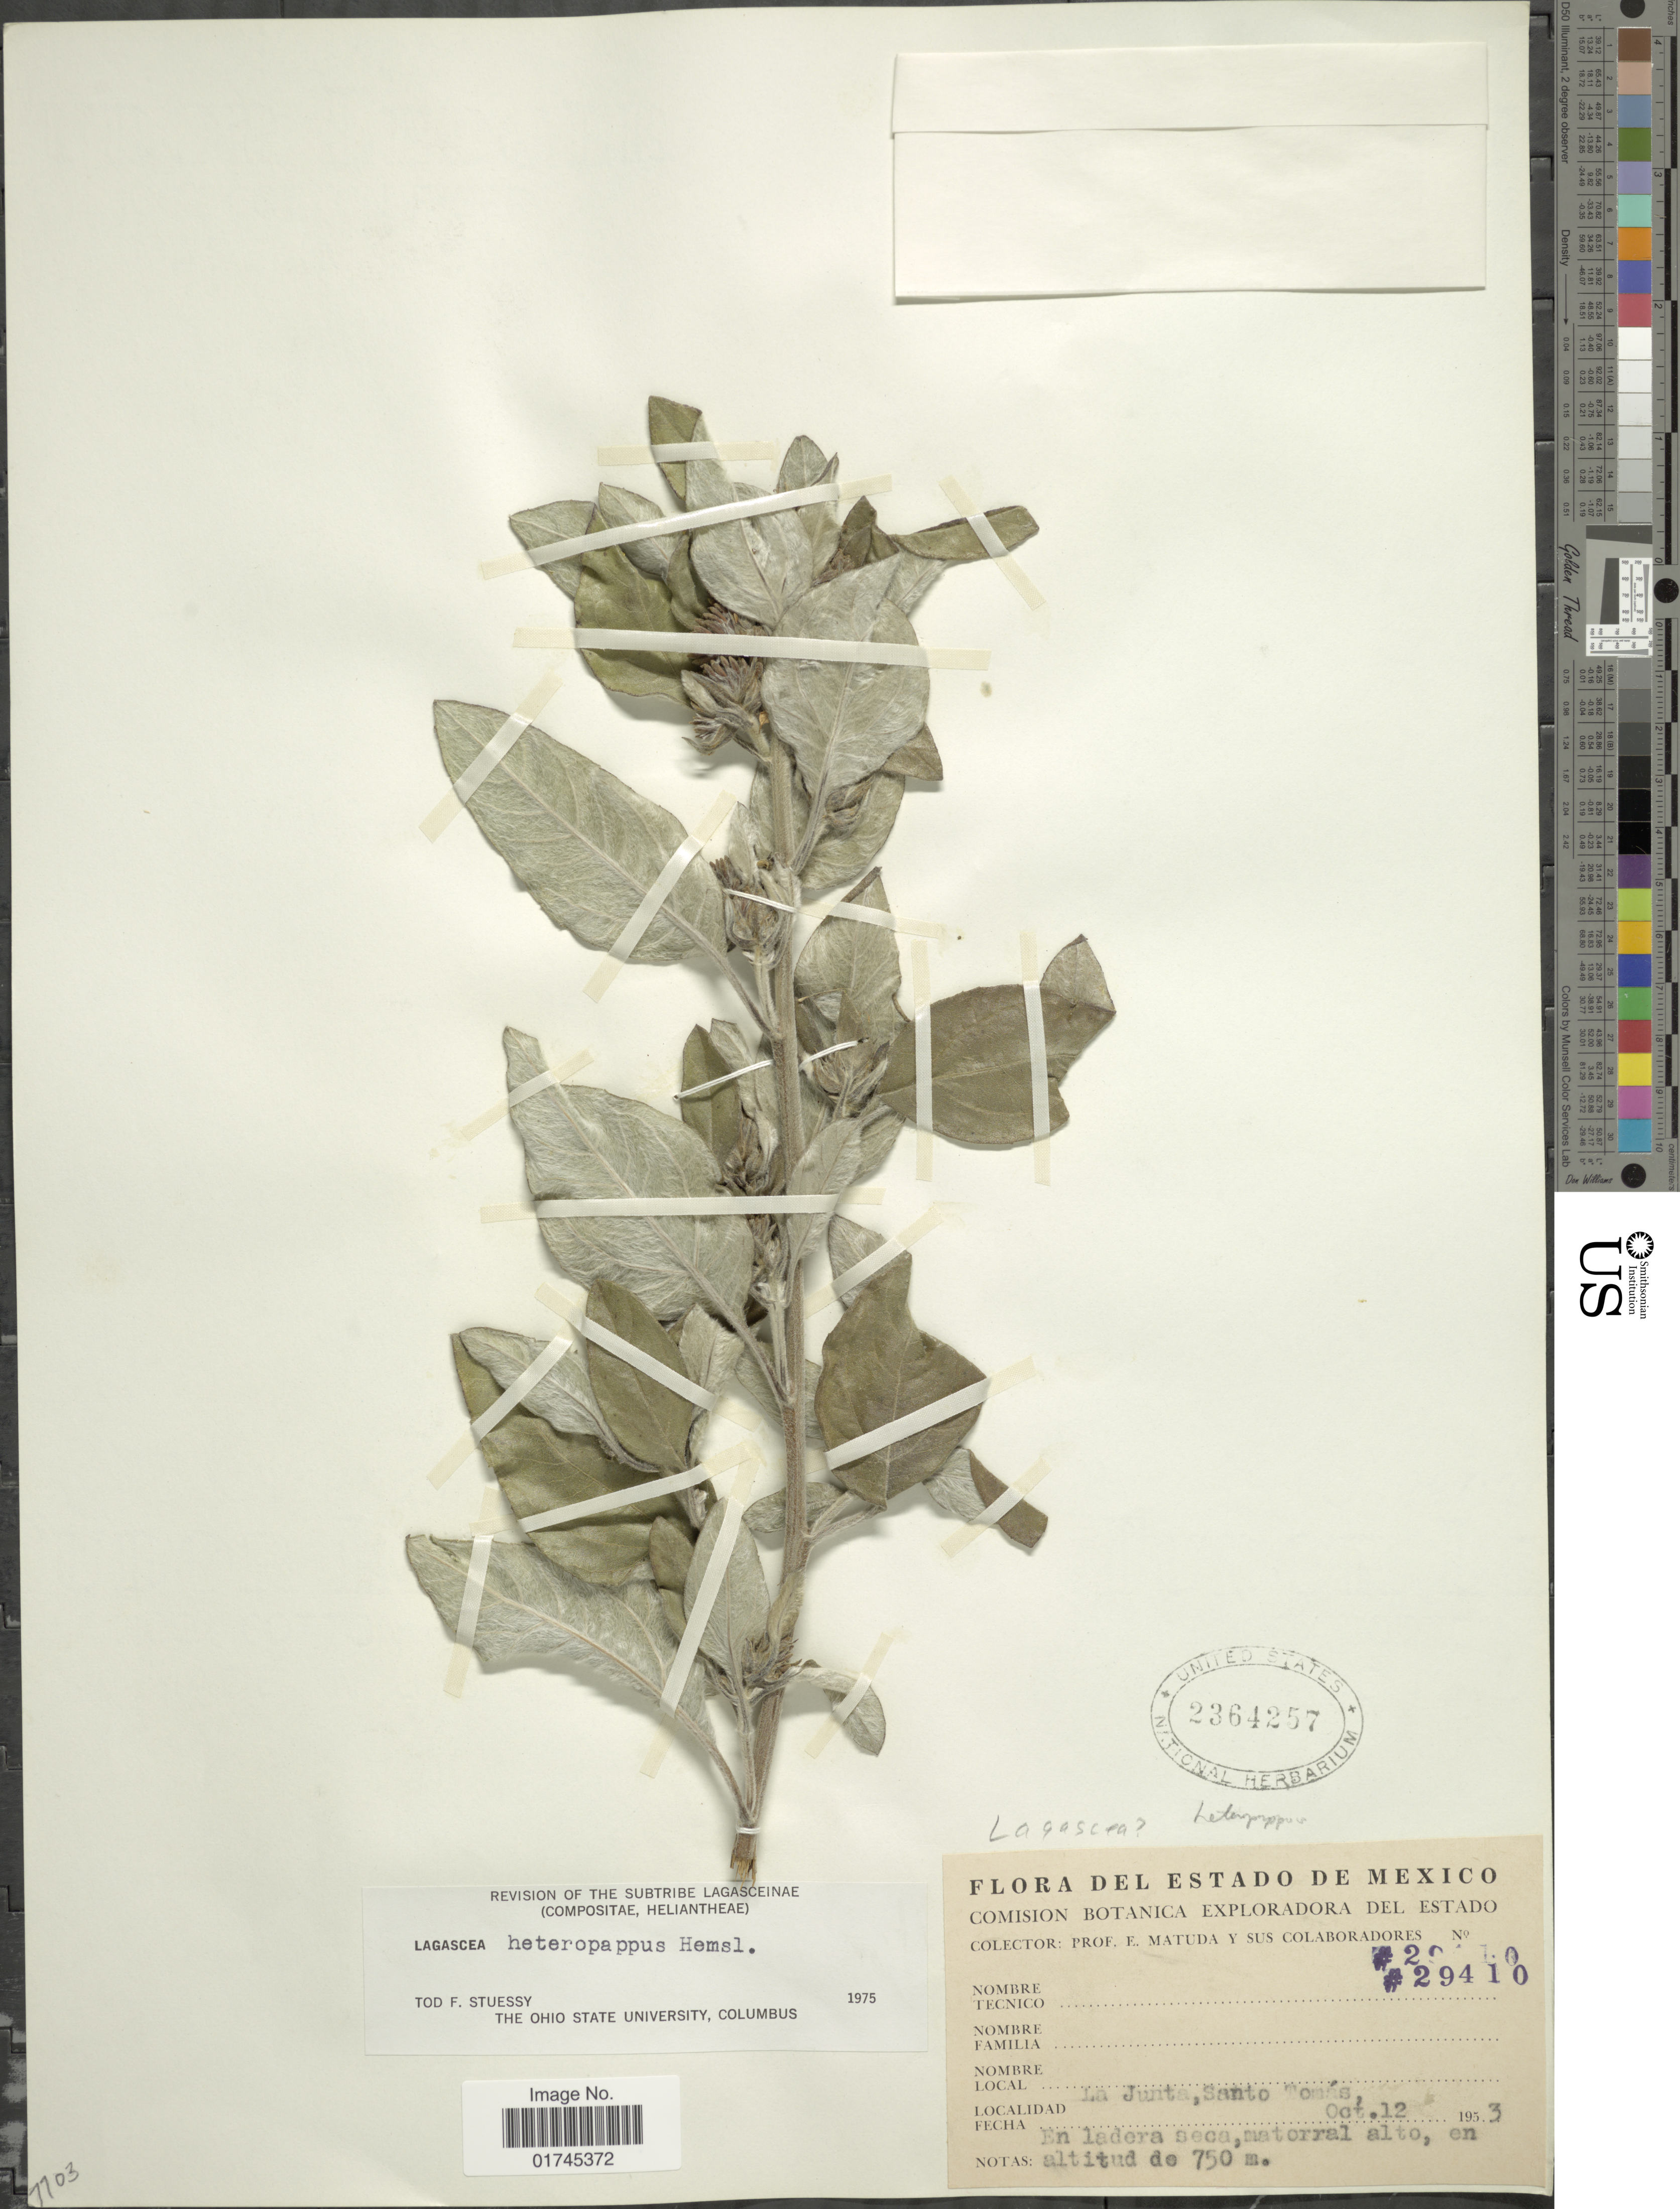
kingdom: Plantae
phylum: Tracheophyta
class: Magnoliopsida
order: Asterales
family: Asteraceae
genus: Lagascea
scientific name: Lagascea heteropappus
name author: Hemsl.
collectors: E. Matuda & et al.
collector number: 29410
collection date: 1953-10-12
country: Mexico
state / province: Chihuahua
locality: La Junta, Santo Tomás.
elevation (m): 750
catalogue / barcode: US 2364257